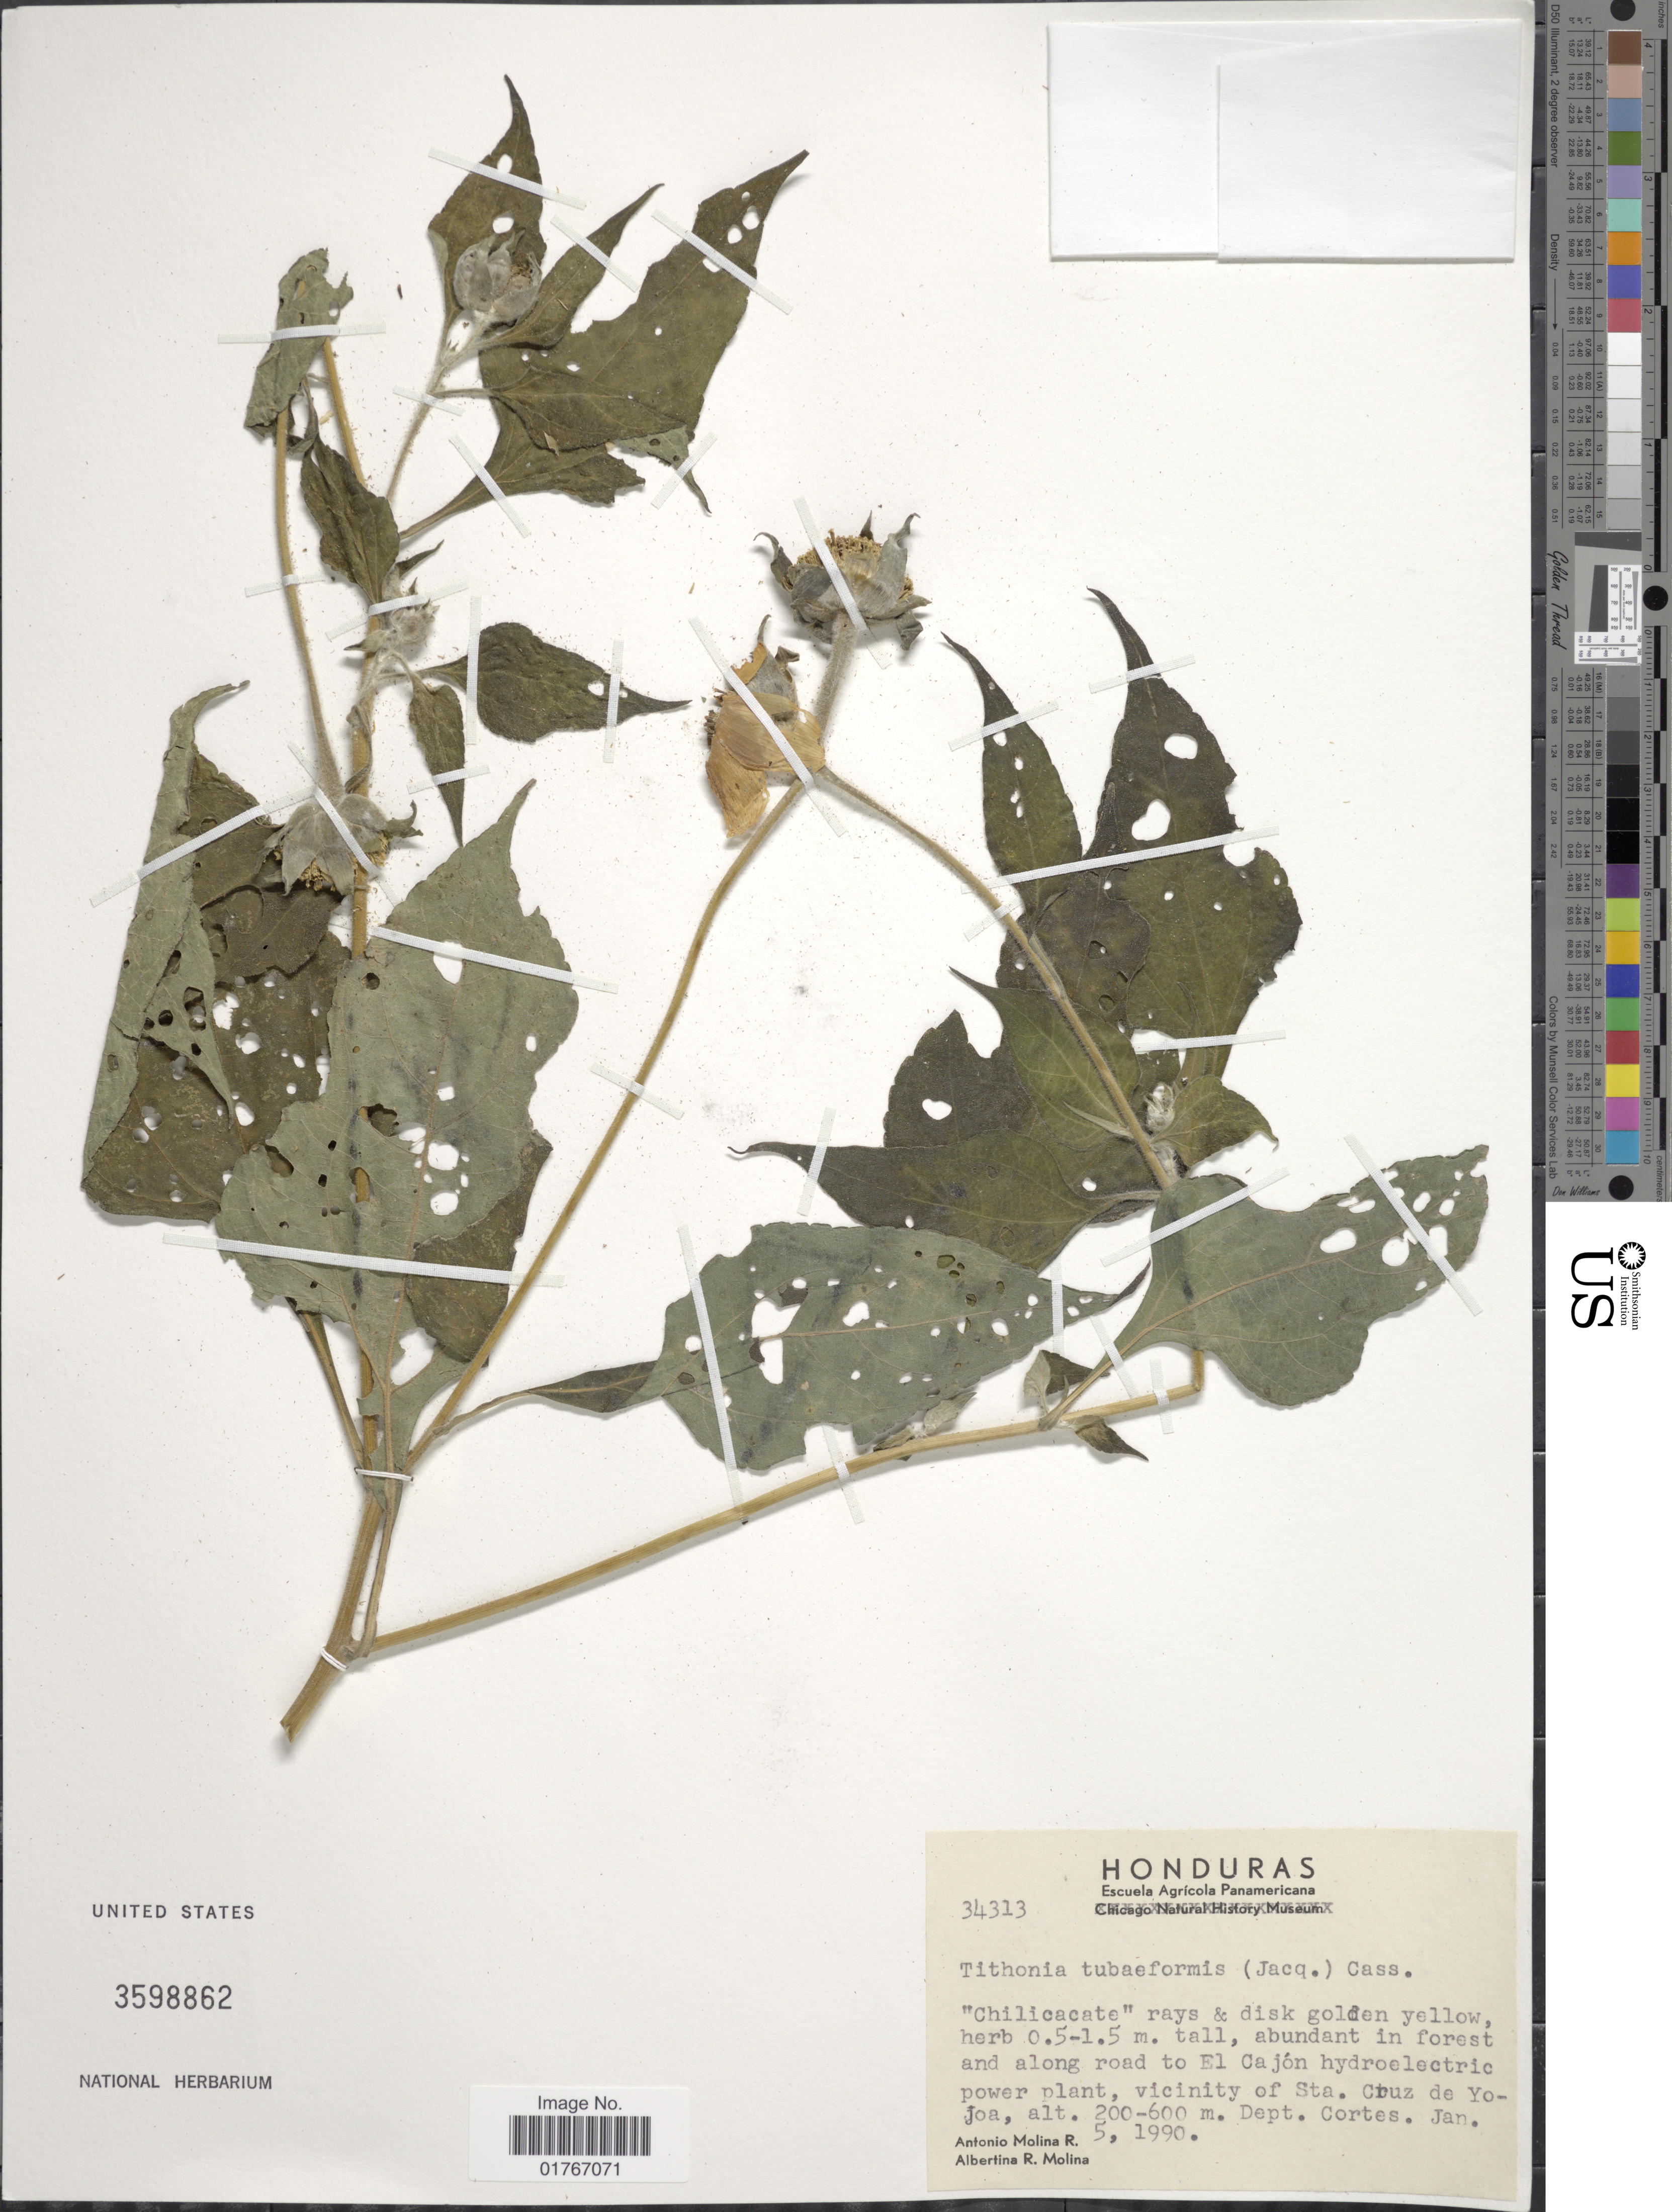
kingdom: Plantae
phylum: Tracheophyta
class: Magnoliopsida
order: Asterales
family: Asteraceae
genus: Tithonia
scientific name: Tithonia tubaeformis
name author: (Jacq.) Cass.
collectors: A. Molina R. & A. R. Molina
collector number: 34313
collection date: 1990-01-05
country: Honduras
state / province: Cortés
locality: Abundant in orest and along road to El Cajón hydroelectric power plant, vicinity of Sta Cruz de Yojoa,Dept. Cortes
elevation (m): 200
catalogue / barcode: US 3598862